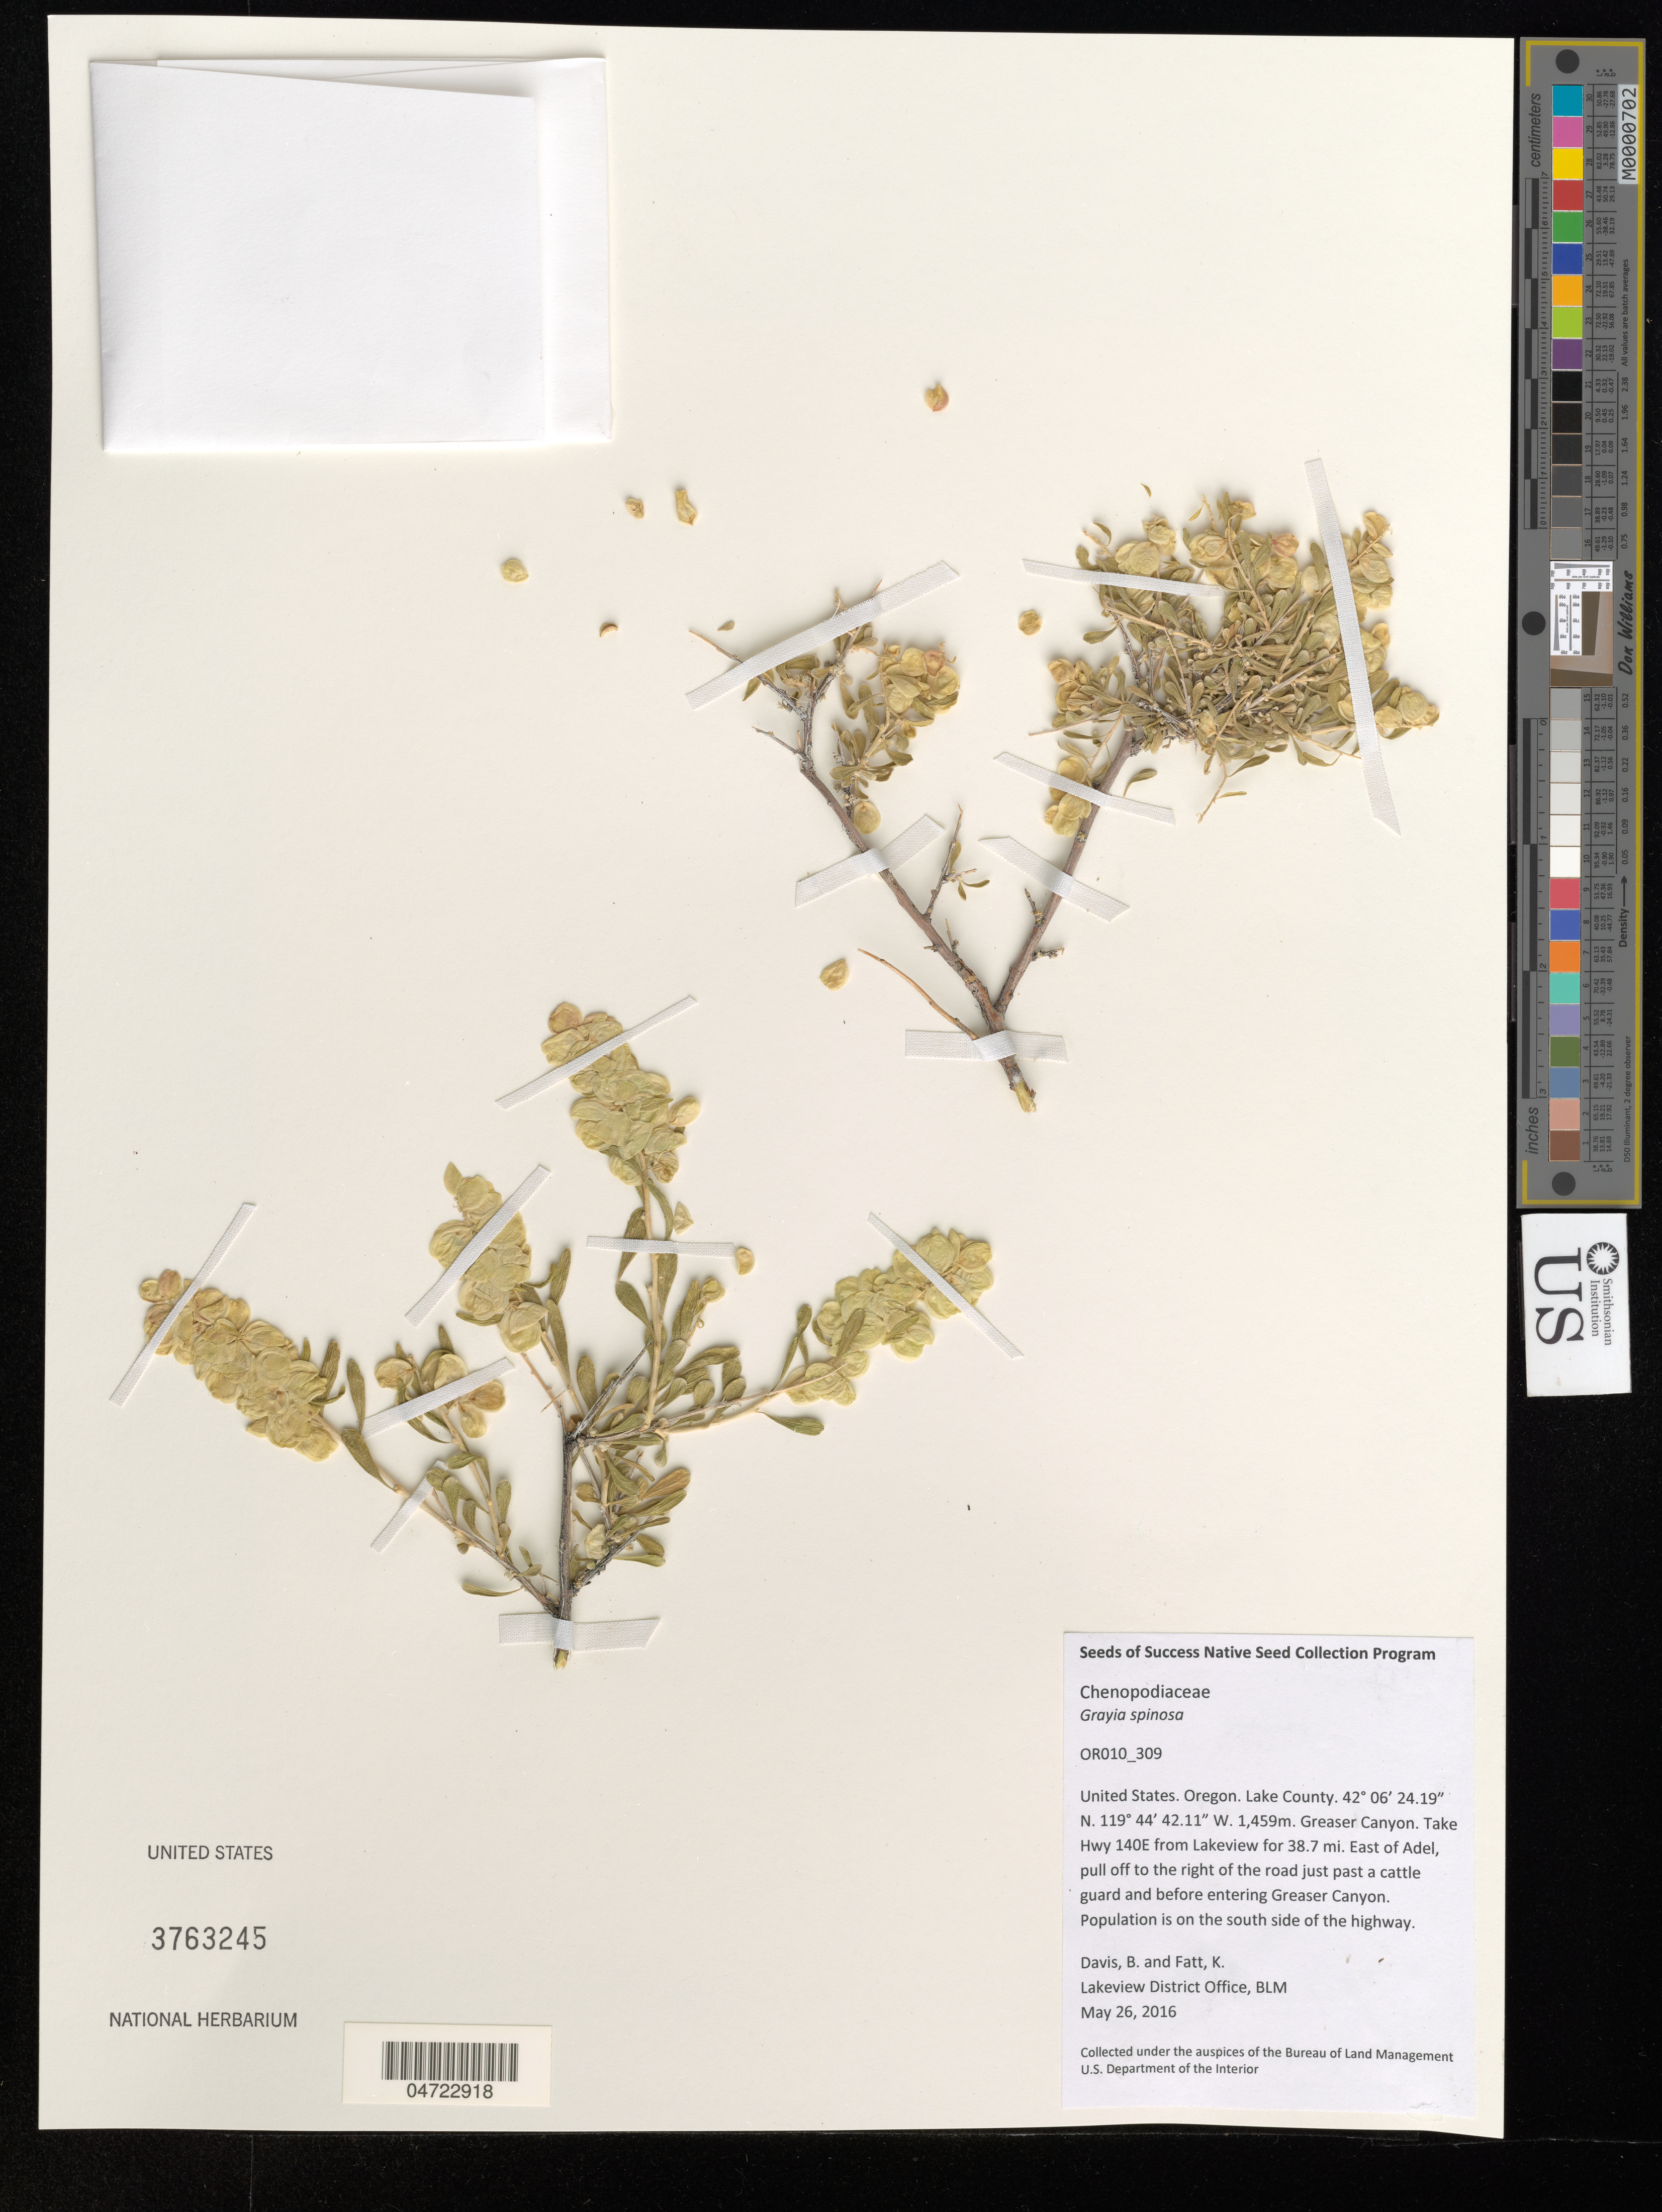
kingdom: Plantae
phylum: Tracheophyta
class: Magnoliopsida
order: Caryophyllales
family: Amaranthaceae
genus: Grayia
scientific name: Grayia spinosa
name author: (Hook.) Moq.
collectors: B. Davis & K. Fatt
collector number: OR010_309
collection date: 2016-05-26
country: United States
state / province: Oregon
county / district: Lake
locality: Lake County. Greaser Canyon. Take Hwy 140E from Lakeview for 38.7 mi. East of Adel, pull off to the right of the road just past a cattle guard and before entering Greaser Canyon. Population is on the south side of the highway.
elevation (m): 1459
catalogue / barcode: US 3763245